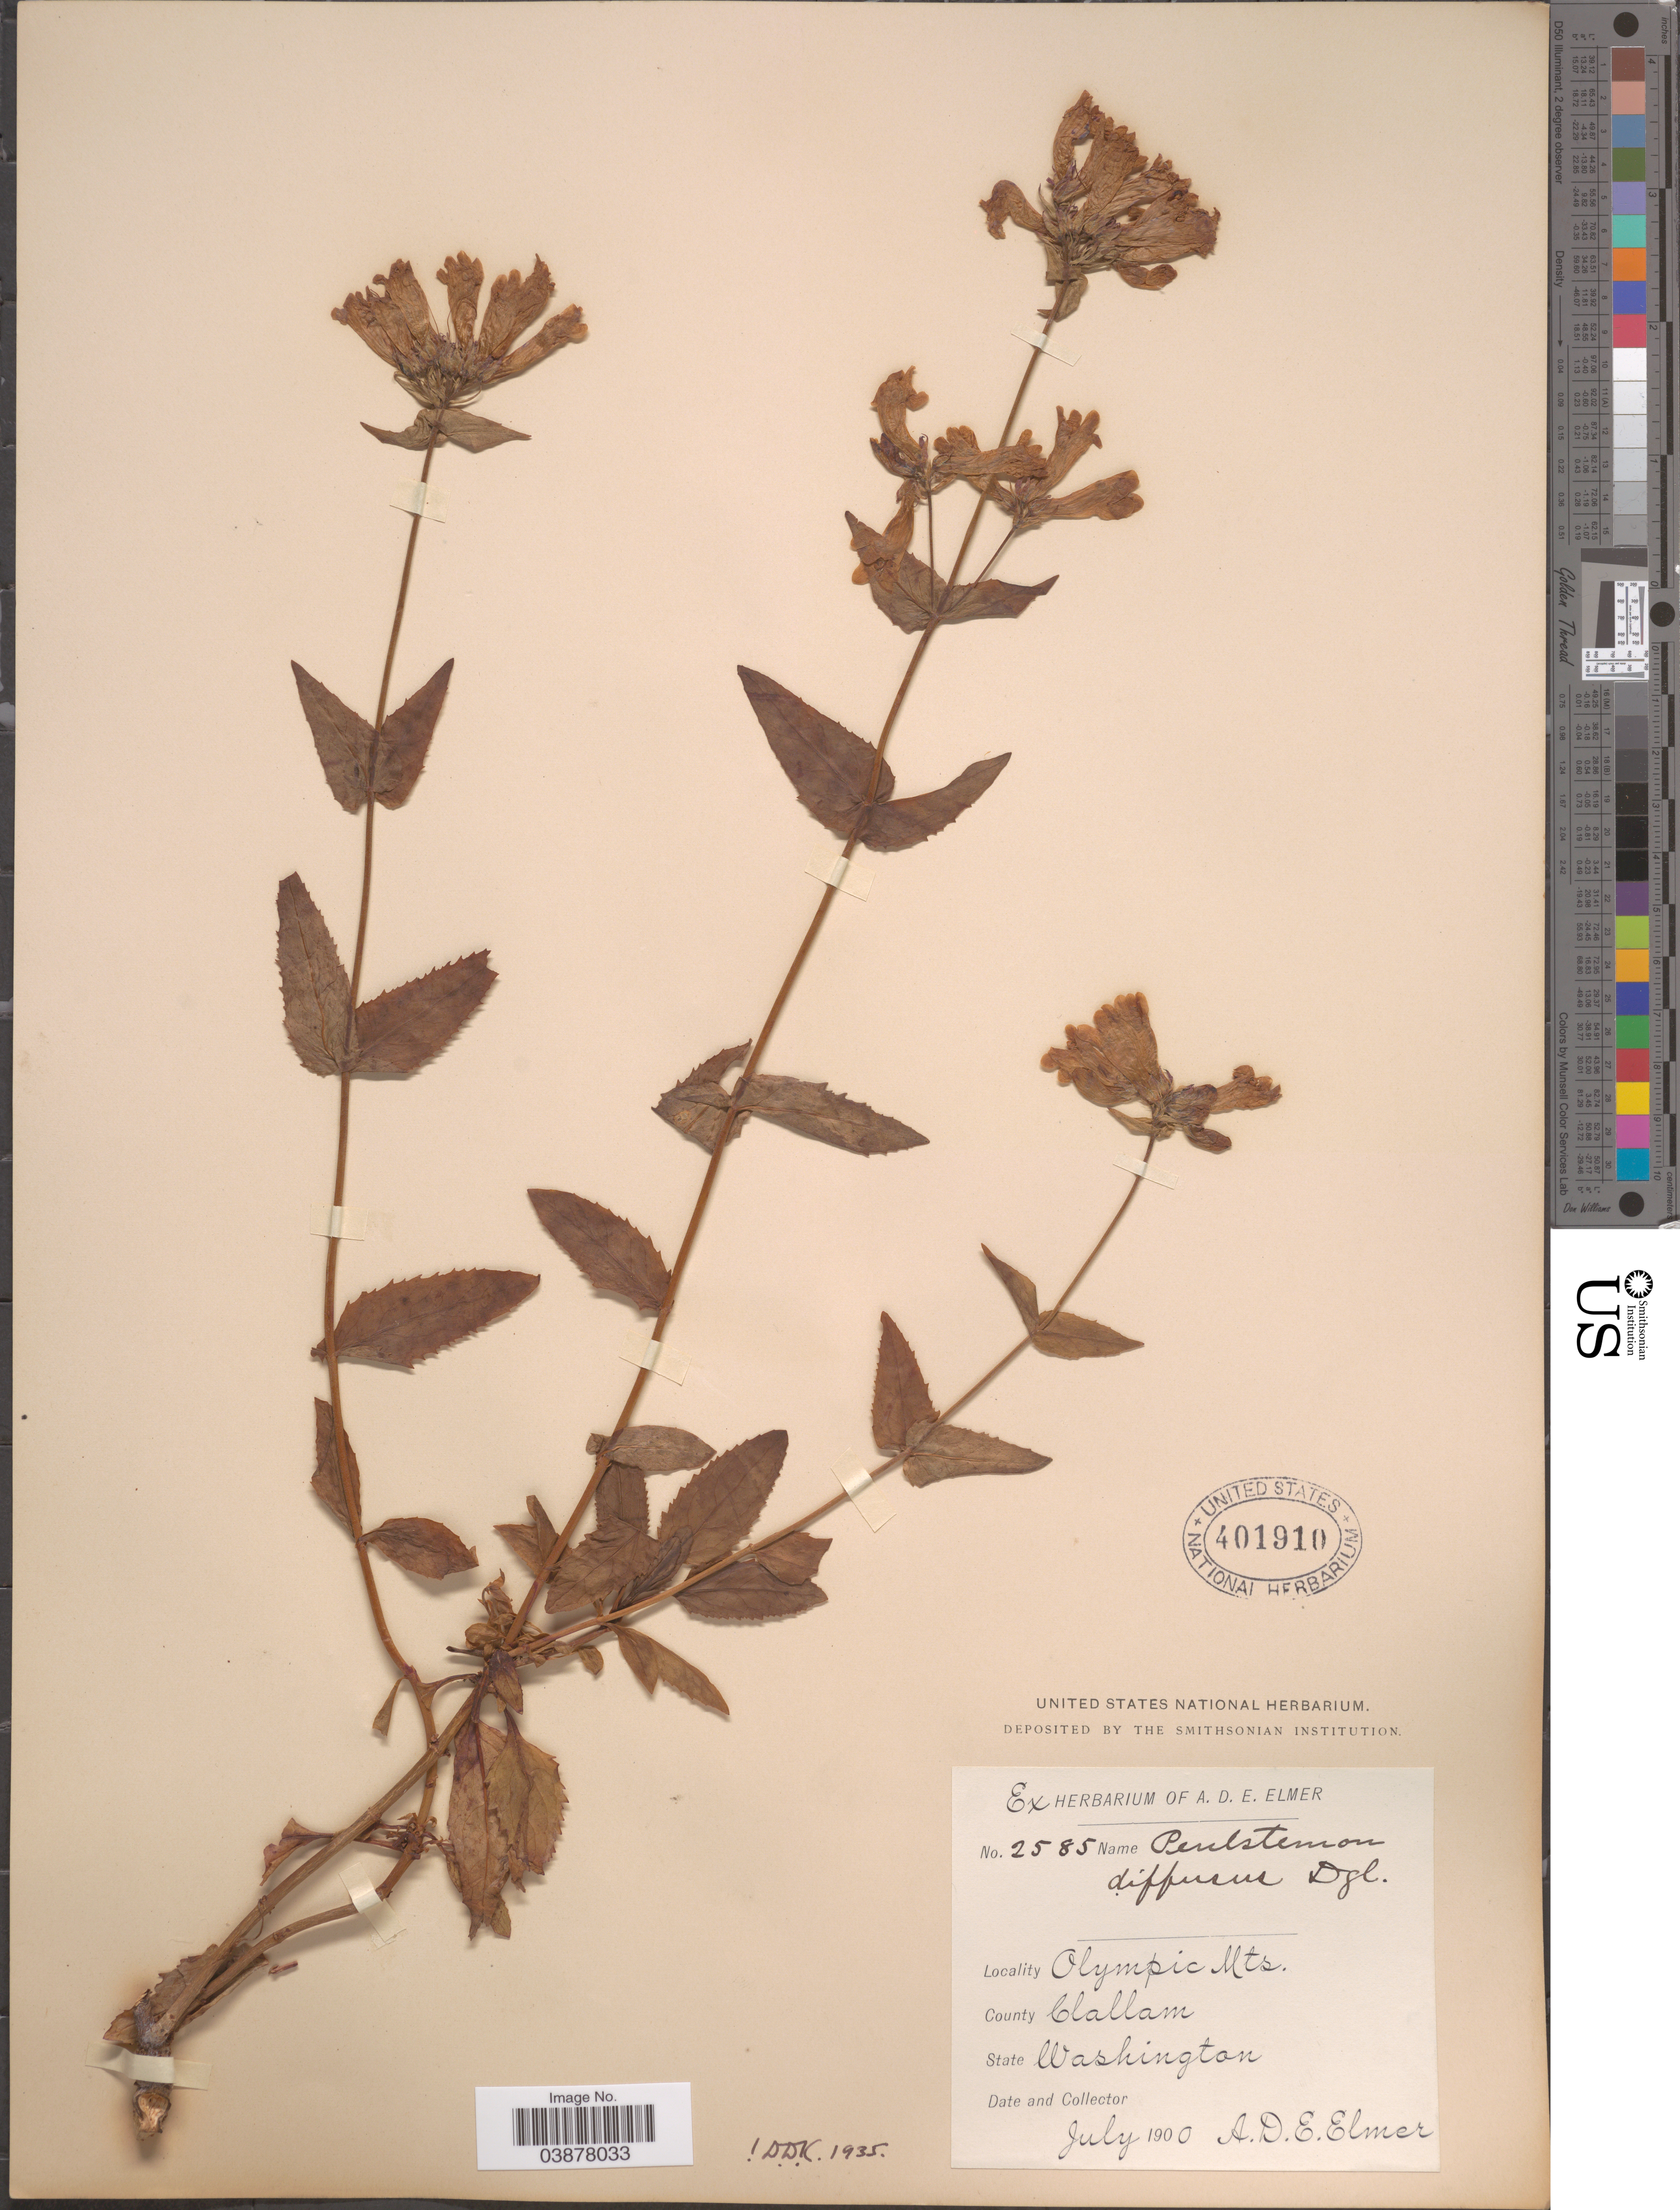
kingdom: Plantae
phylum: Tracheophyta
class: Magnoliopsida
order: Lamiales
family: Plantaginaceae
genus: Penstemon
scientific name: Penstemon serrulatus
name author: Menzies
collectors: A. D. E. Elmer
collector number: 2585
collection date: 1900-07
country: United States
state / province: Washington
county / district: Clallam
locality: Olympic Mts. County Clallam.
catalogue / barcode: US 401910